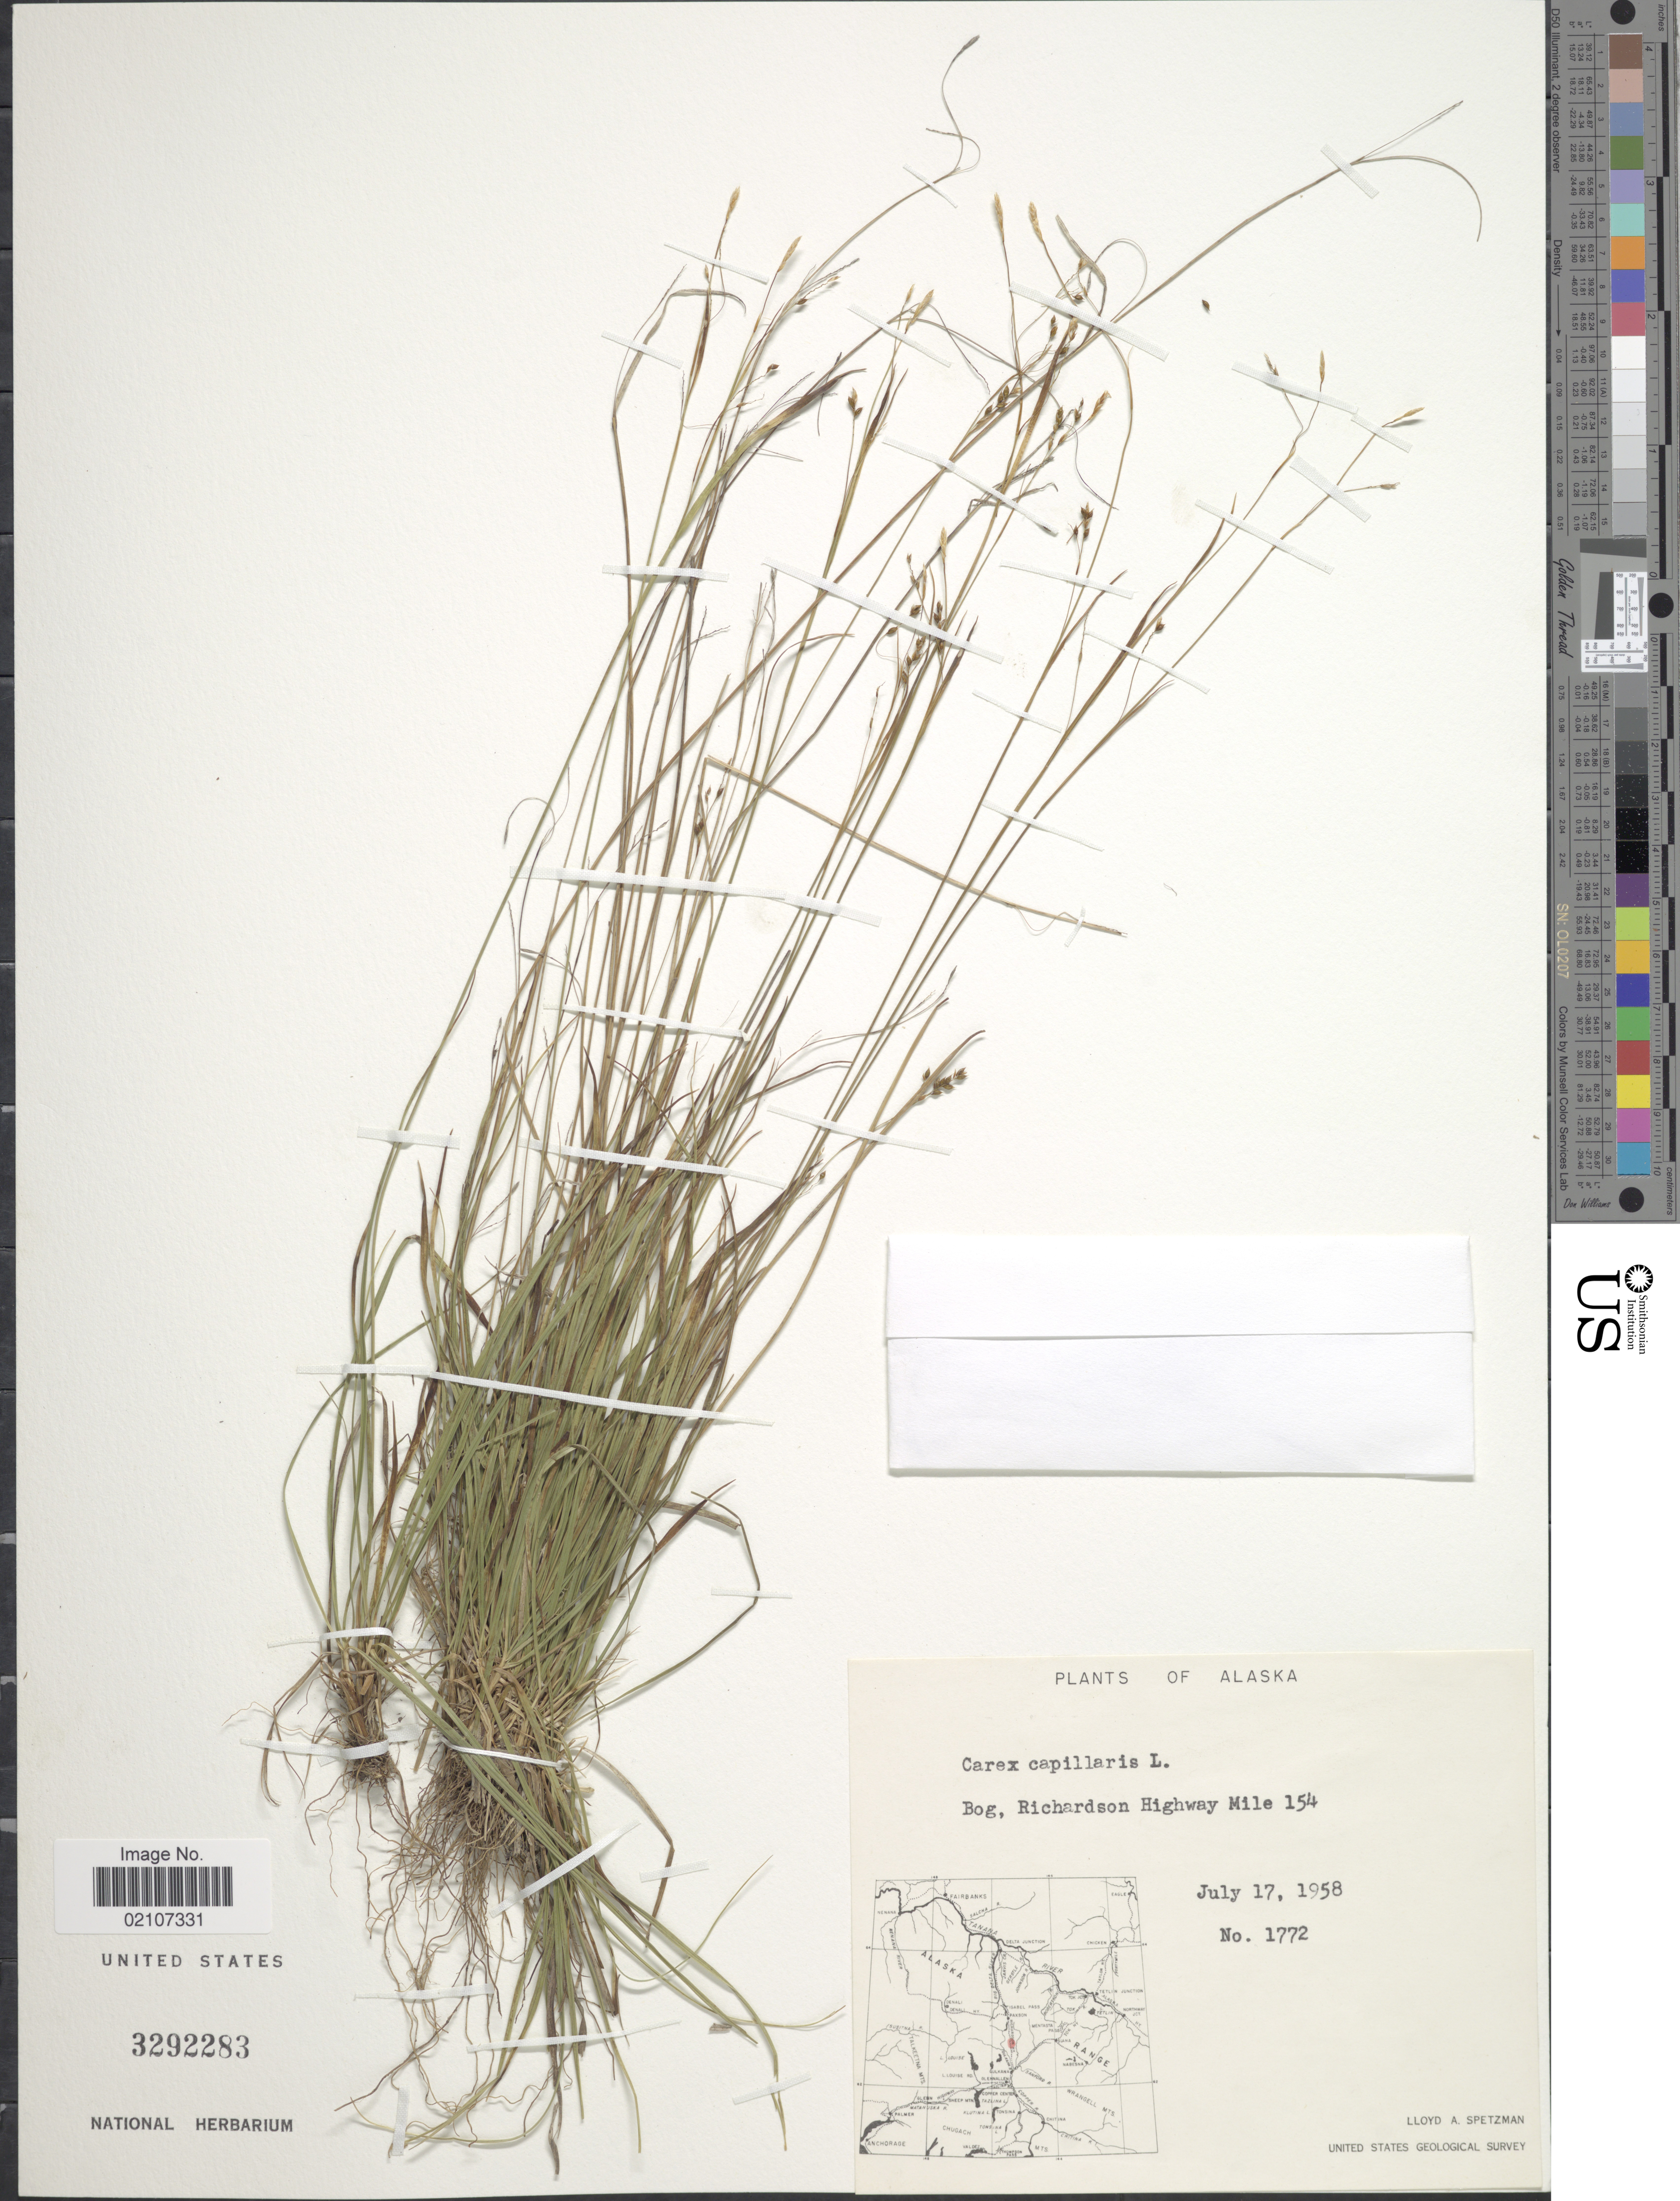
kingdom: Plantae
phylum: Tracheophyta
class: Liliopsida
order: Poales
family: Cyperaceae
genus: Carex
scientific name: Carex capillaris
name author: L.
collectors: L. Spetzman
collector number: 1772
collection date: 1958-07-17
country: United States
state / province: Alaska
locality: Bog, Richardson Highway Mile 154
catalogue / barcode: US 3292283